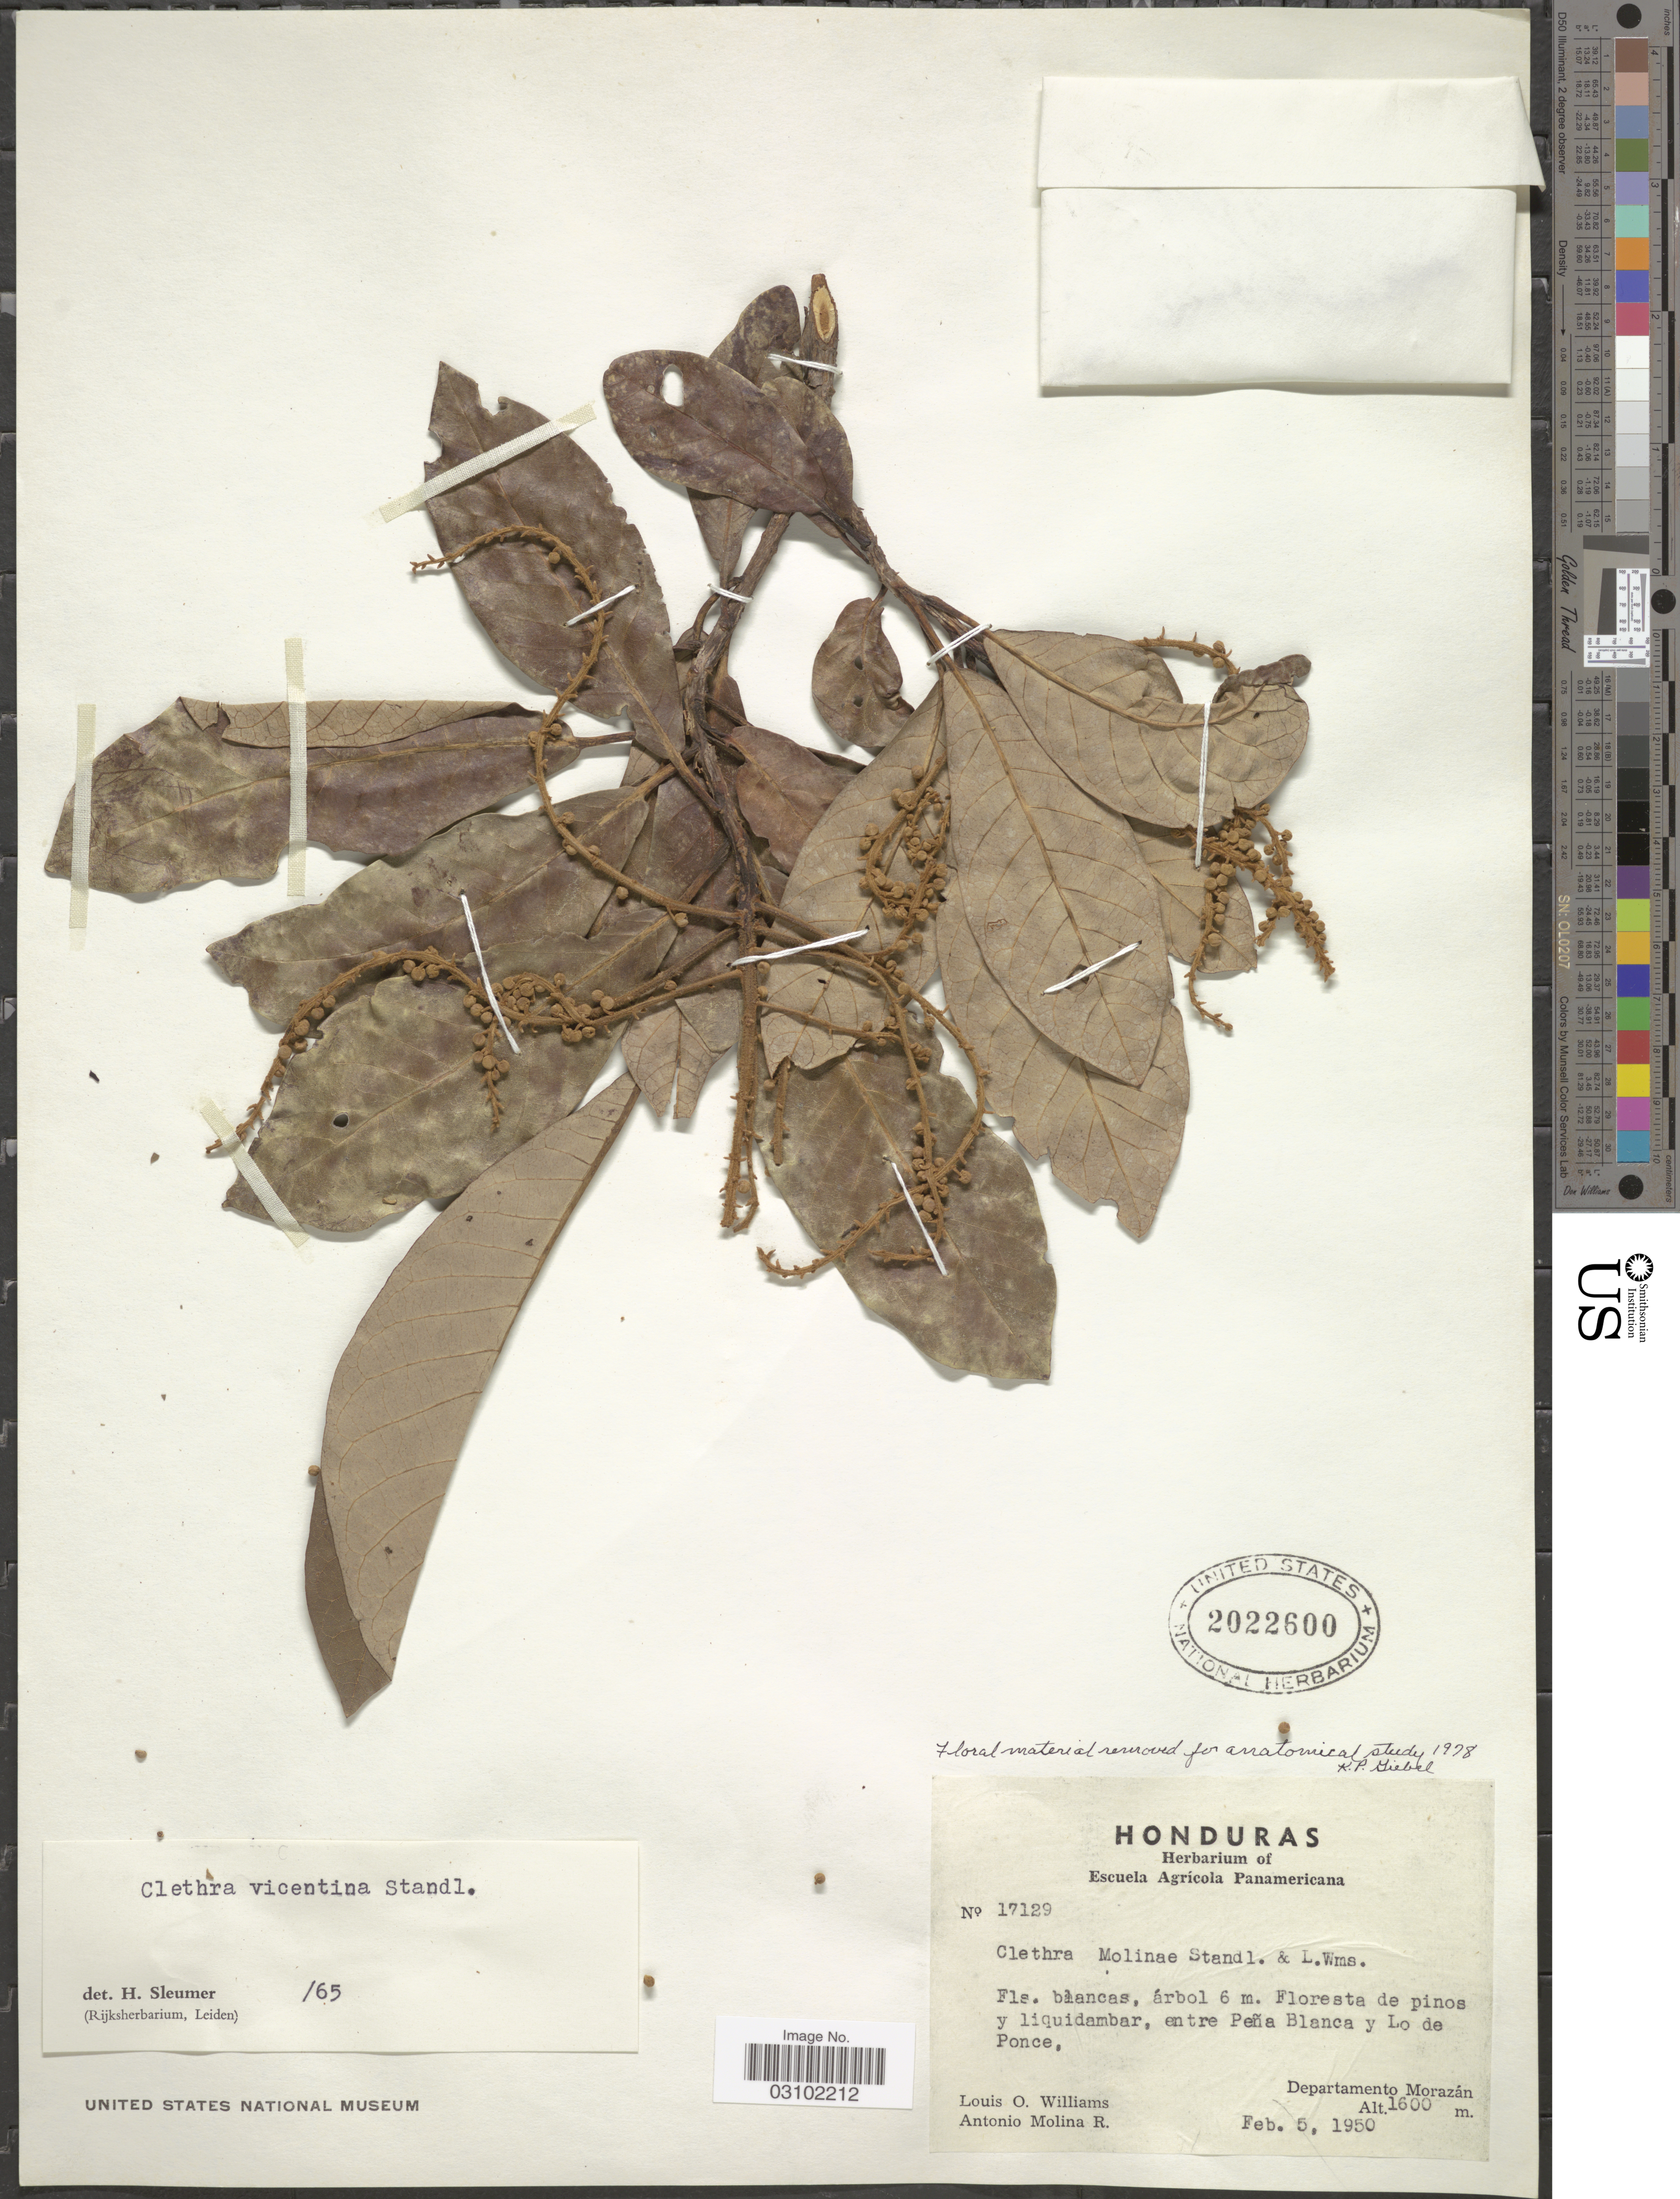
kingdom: Plantae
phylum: Tracheophyta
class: Magnoliopsida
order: Ericales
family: Clethraceae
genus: Clethra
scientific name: Clethra vicentina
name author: Standl.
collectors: L. O. Williams & A. Molina R.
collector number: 17129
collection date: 1950-02-05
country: Honduras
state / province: Fco. Morazán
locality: Floresta de pinos y liquidambar, entre Peña Blanca y Lo de Ponce, Departamento Morazán.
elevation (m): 1600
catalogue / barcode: US 2022600